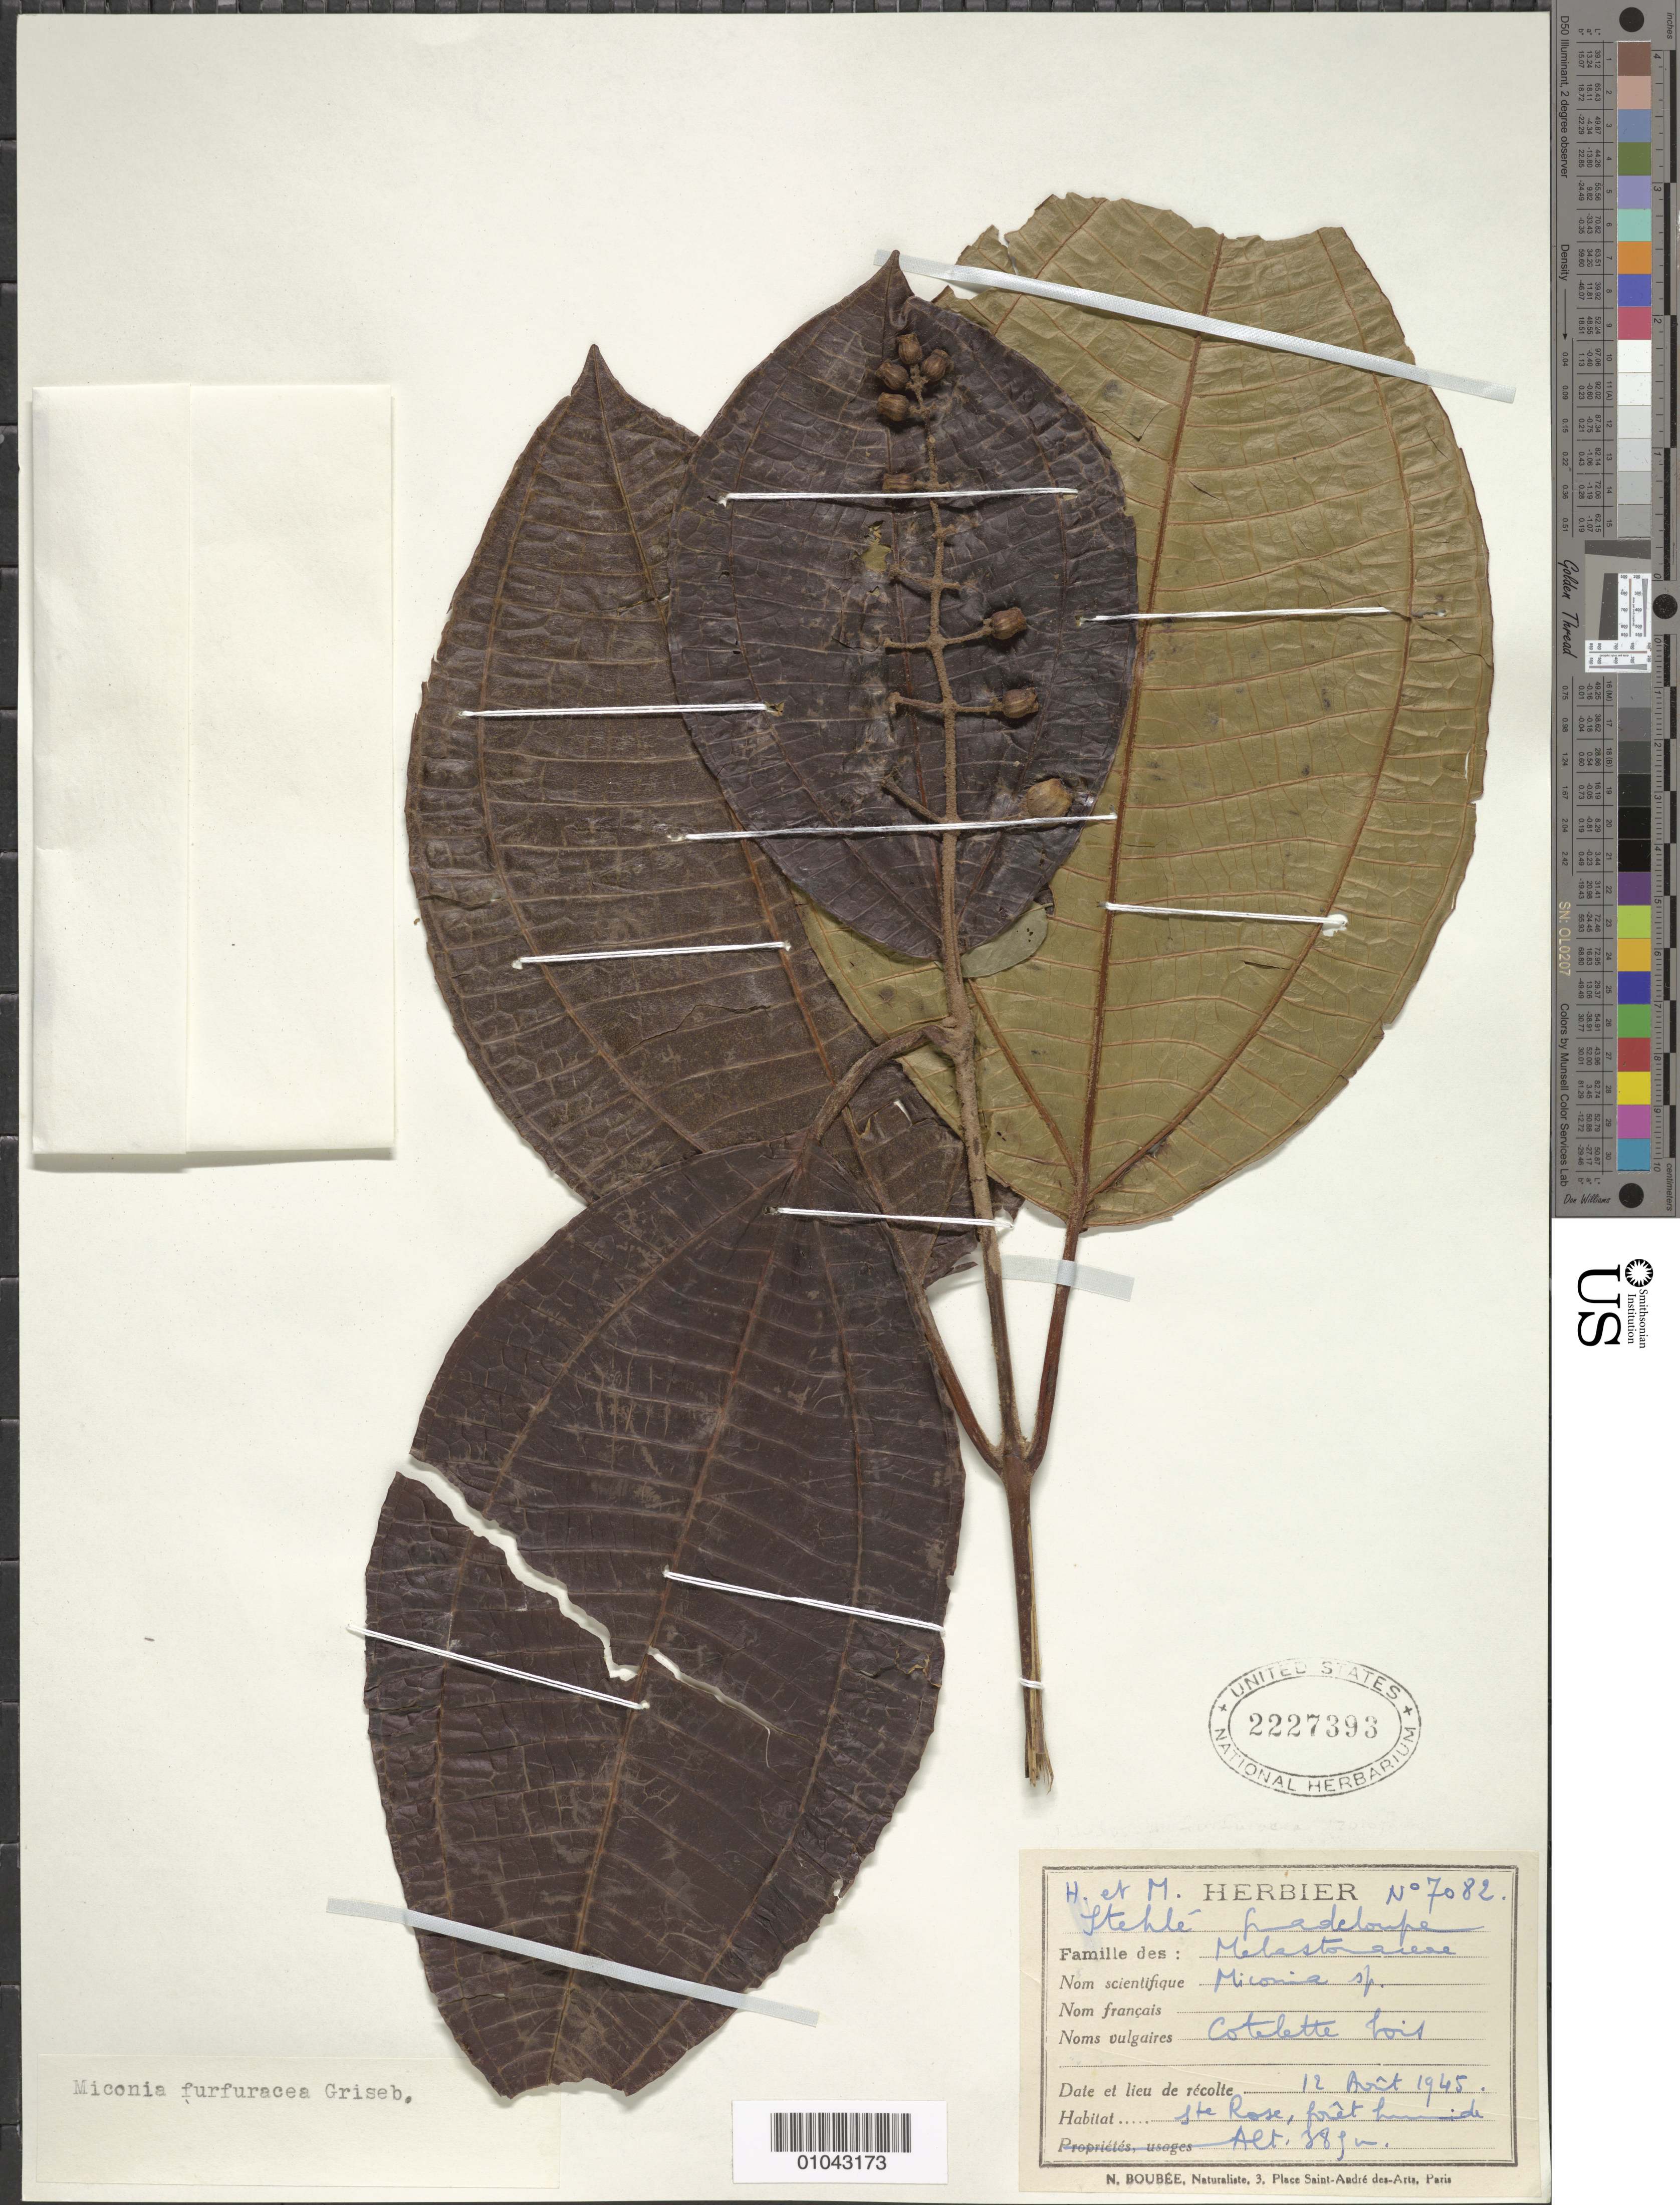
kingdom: Plantae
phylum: Tracheophyta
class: Magnoliopsida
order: Myrtales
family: Melastomataceae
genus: Miconia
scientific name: Miconia furfuracea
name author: (Vahl) Griseb.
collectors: H. Stehlé & M. Stehlé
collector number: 7082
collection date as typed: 12 Aug 1945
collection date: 1945-08-12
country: Guadeloupe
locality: Ste. Rose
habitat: Forêt humide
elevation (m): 389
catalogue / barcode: US 2227393